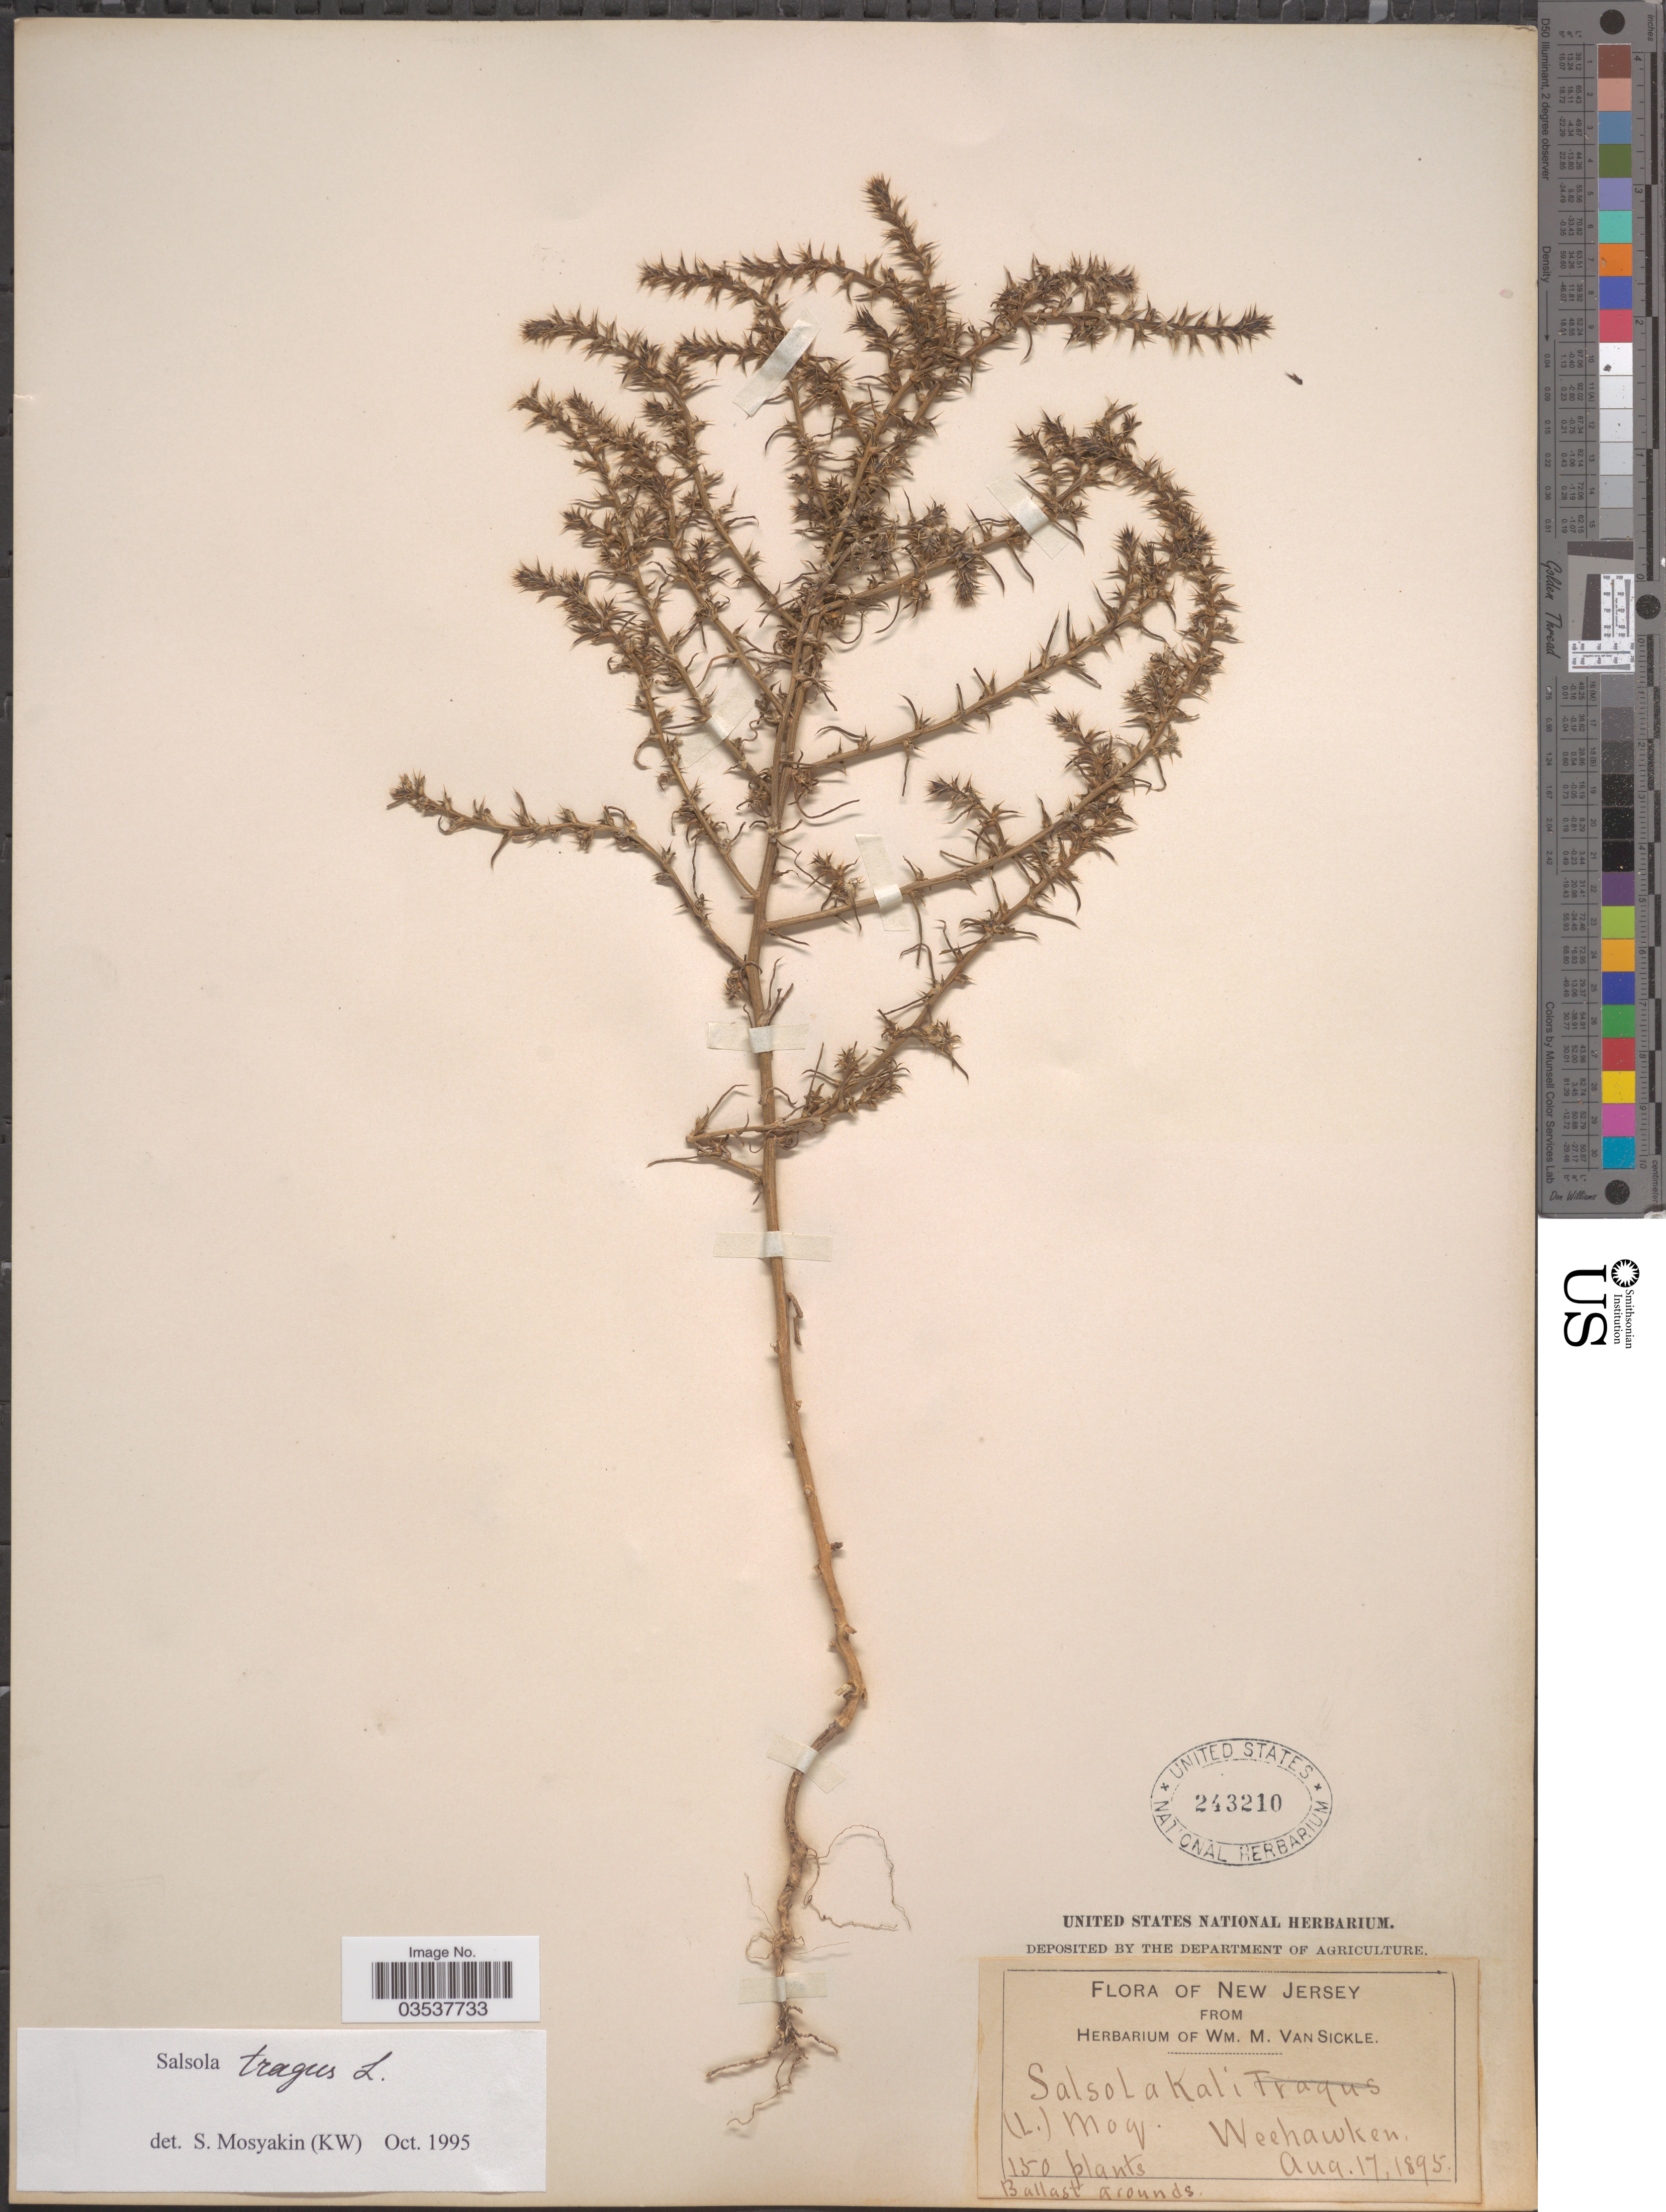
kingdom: Plantae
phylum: Tracheophyta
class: Magnoliopsida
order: Caryophyllales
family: Amaranthaceae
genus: Salsola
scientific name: Salsola pestifer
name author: A. Nelson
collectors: W. M. Van Sickle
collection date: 1895-08-17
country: United States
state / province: New Jersey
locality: Weehawken.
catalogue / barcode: US 243210